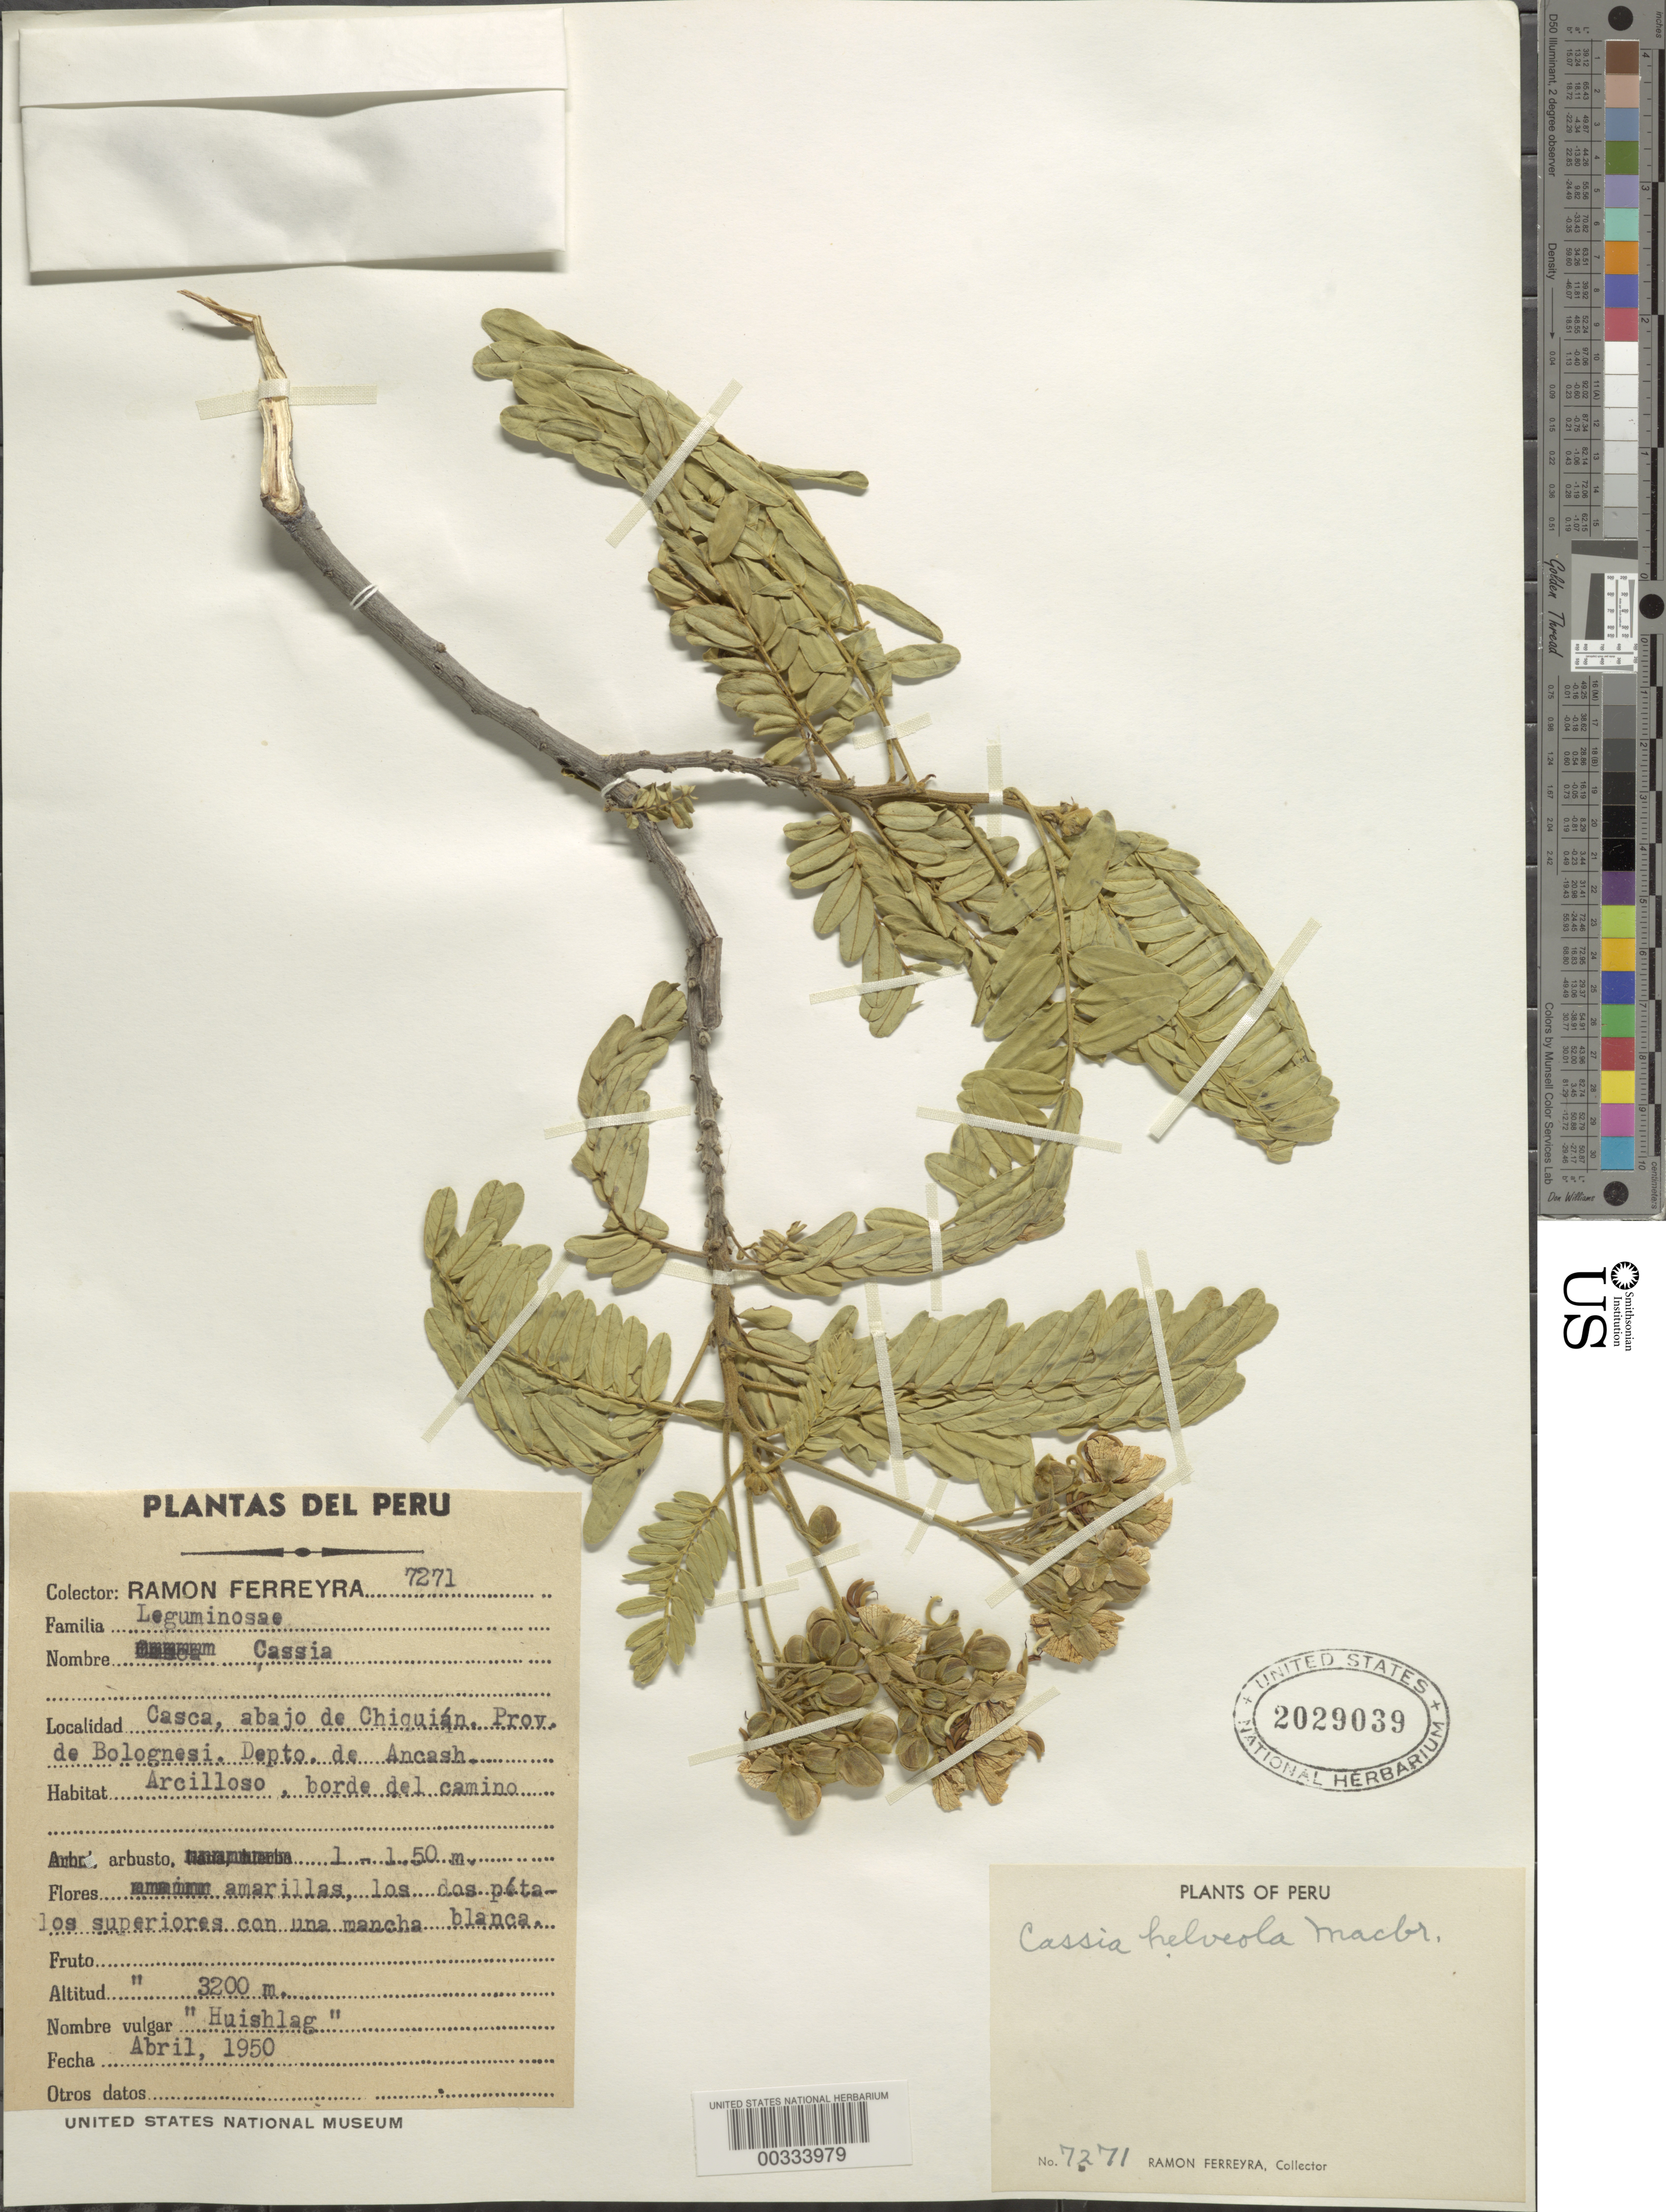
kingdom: Plantae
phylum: Tracheophyta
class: Magnoliopsida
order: Fabales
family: Fabaceae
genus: Senna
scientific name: Senna birostris var. helveola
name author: (J.F. Macbr.) H.S. Irwin & Barneby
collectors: R. A. Ferreyra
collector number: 7271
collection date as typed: Apr 1950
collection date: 1950-04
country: Peru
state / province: Ancash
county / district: Bolognesi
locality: Casca, below Chiquián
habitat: Clay, edge of road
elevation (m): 3200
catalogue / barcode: US 2029039